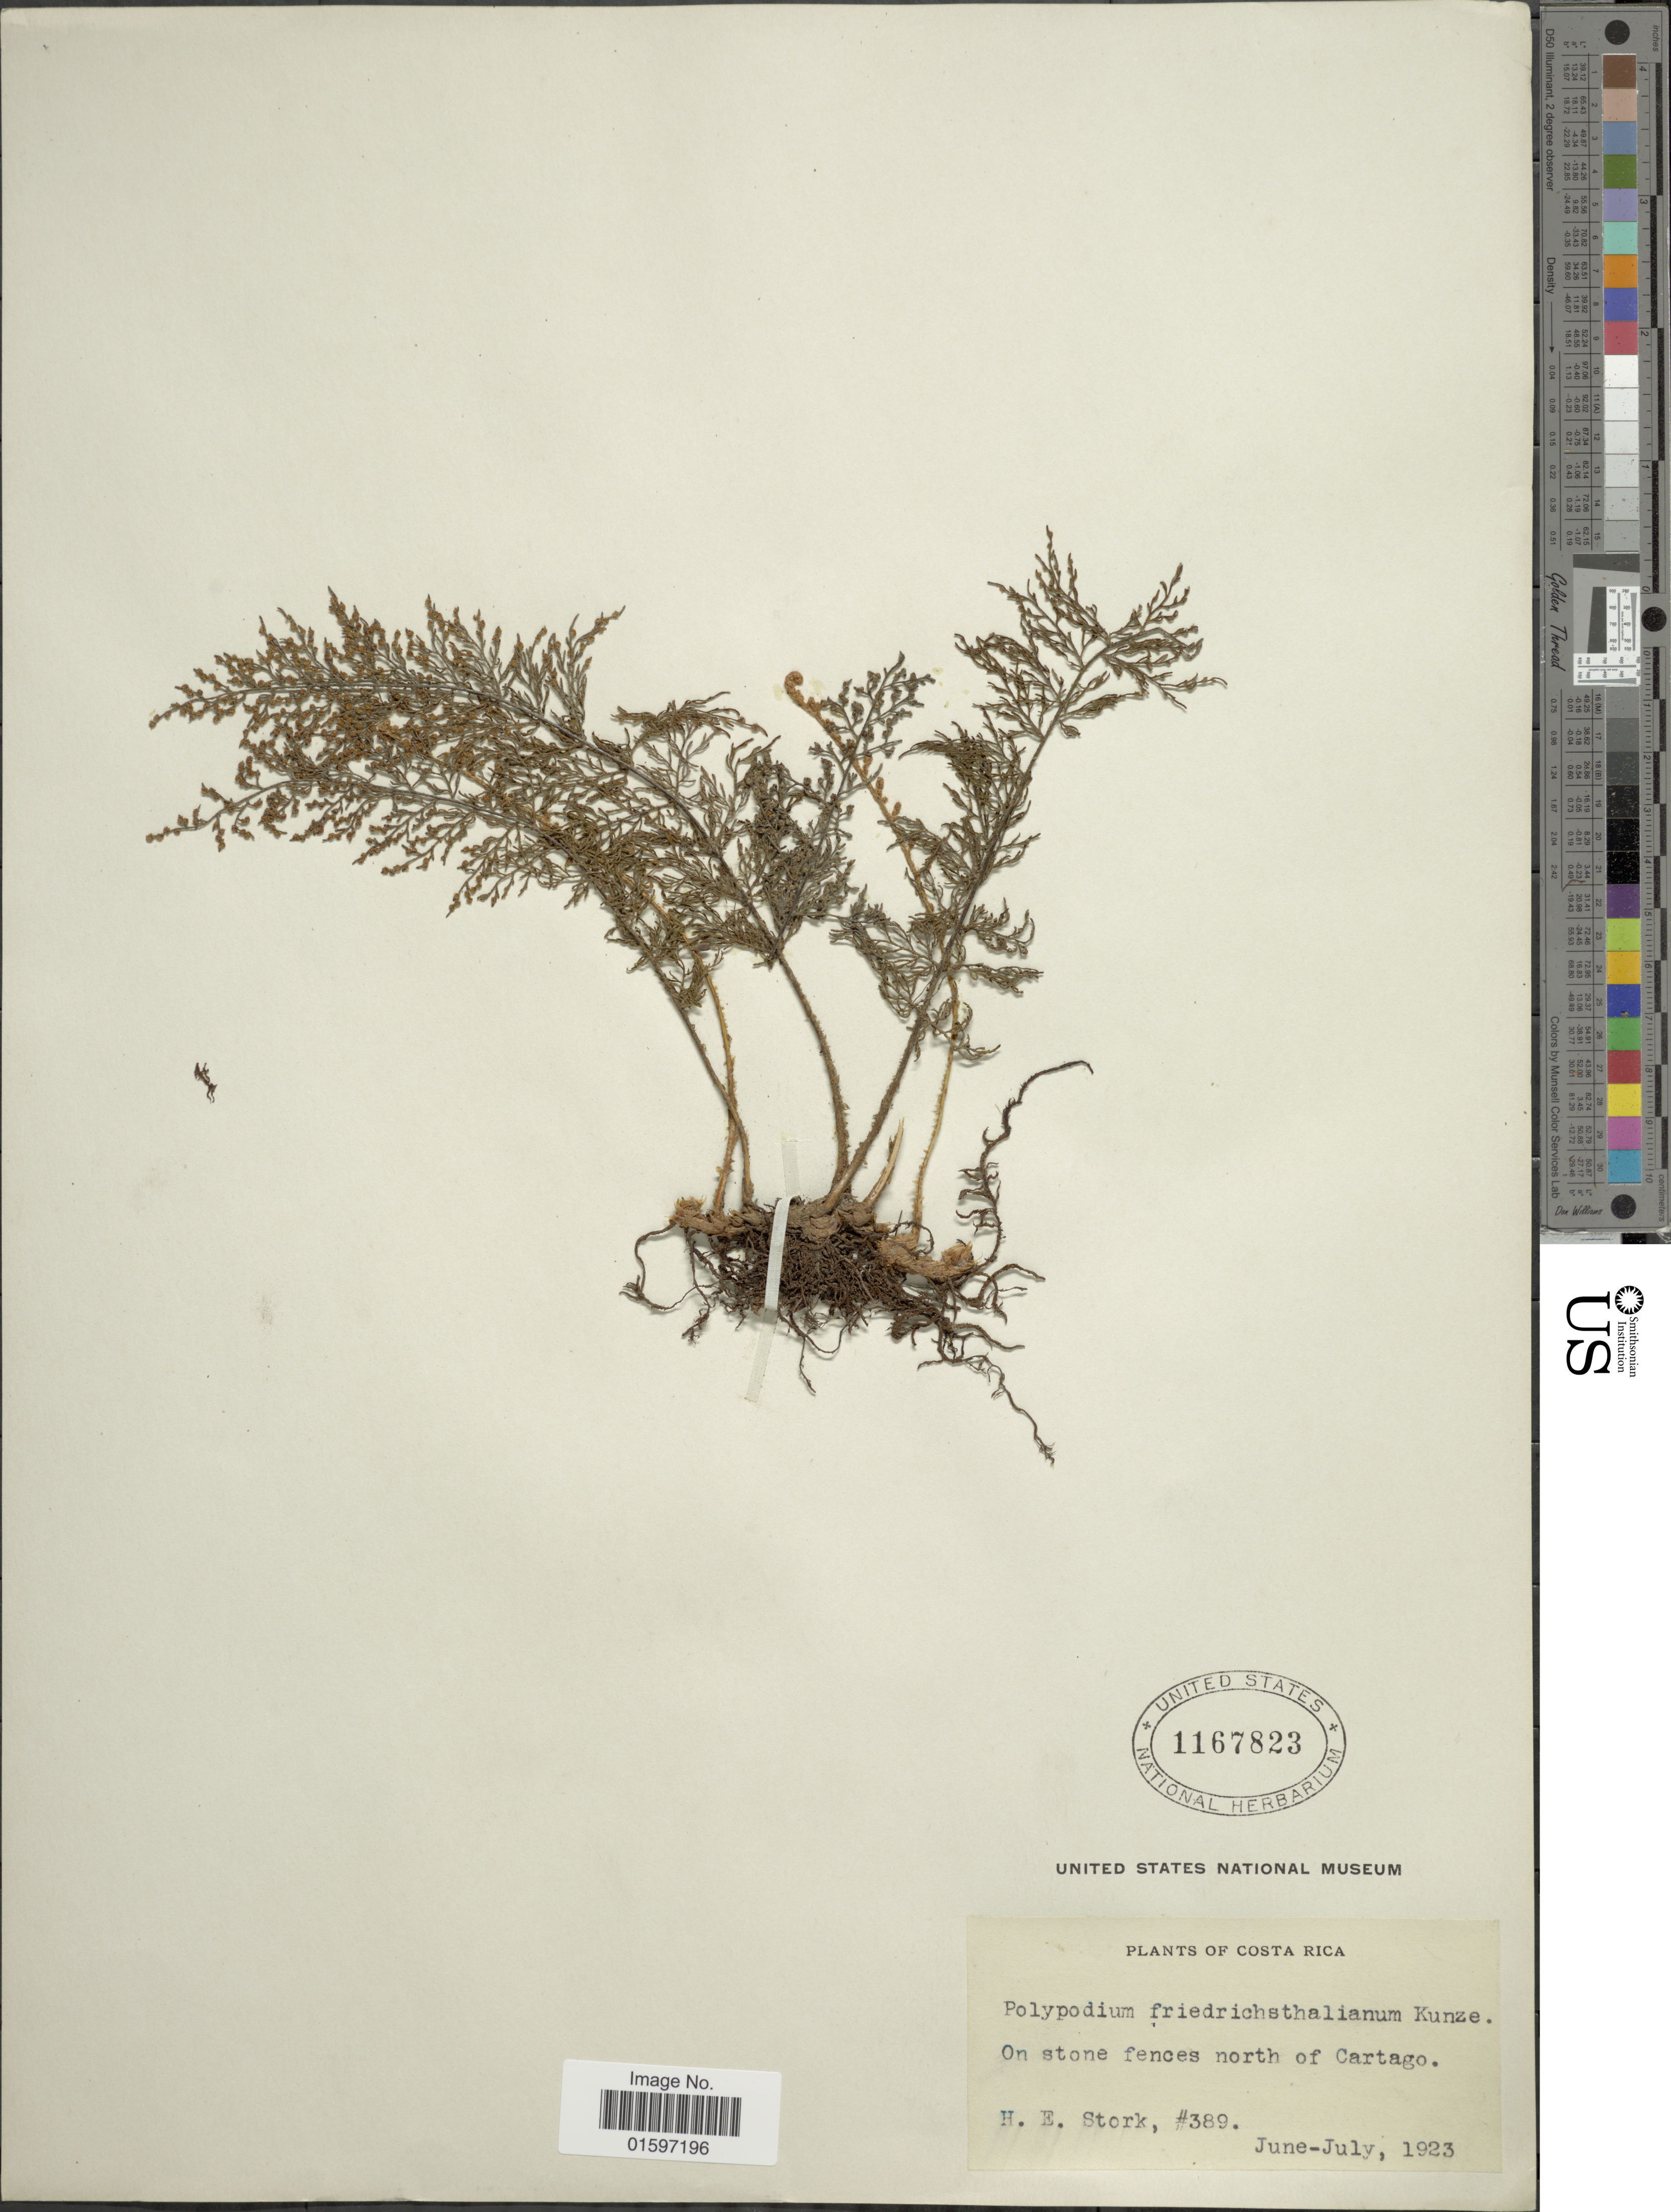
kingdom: Plantae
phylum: Tracheophyta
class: Polypodiopsida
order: Polypodiales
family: Polypodiaceae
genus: Pleopeltis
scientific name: Pleopeltis friedrichsthaliana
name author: (Kunze)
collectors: H. E. Stork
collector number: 389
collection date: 1923-06/1923-07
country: Costa Rica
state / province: Cartago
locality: On stone fences north of Cartago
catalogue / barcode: US 1167823